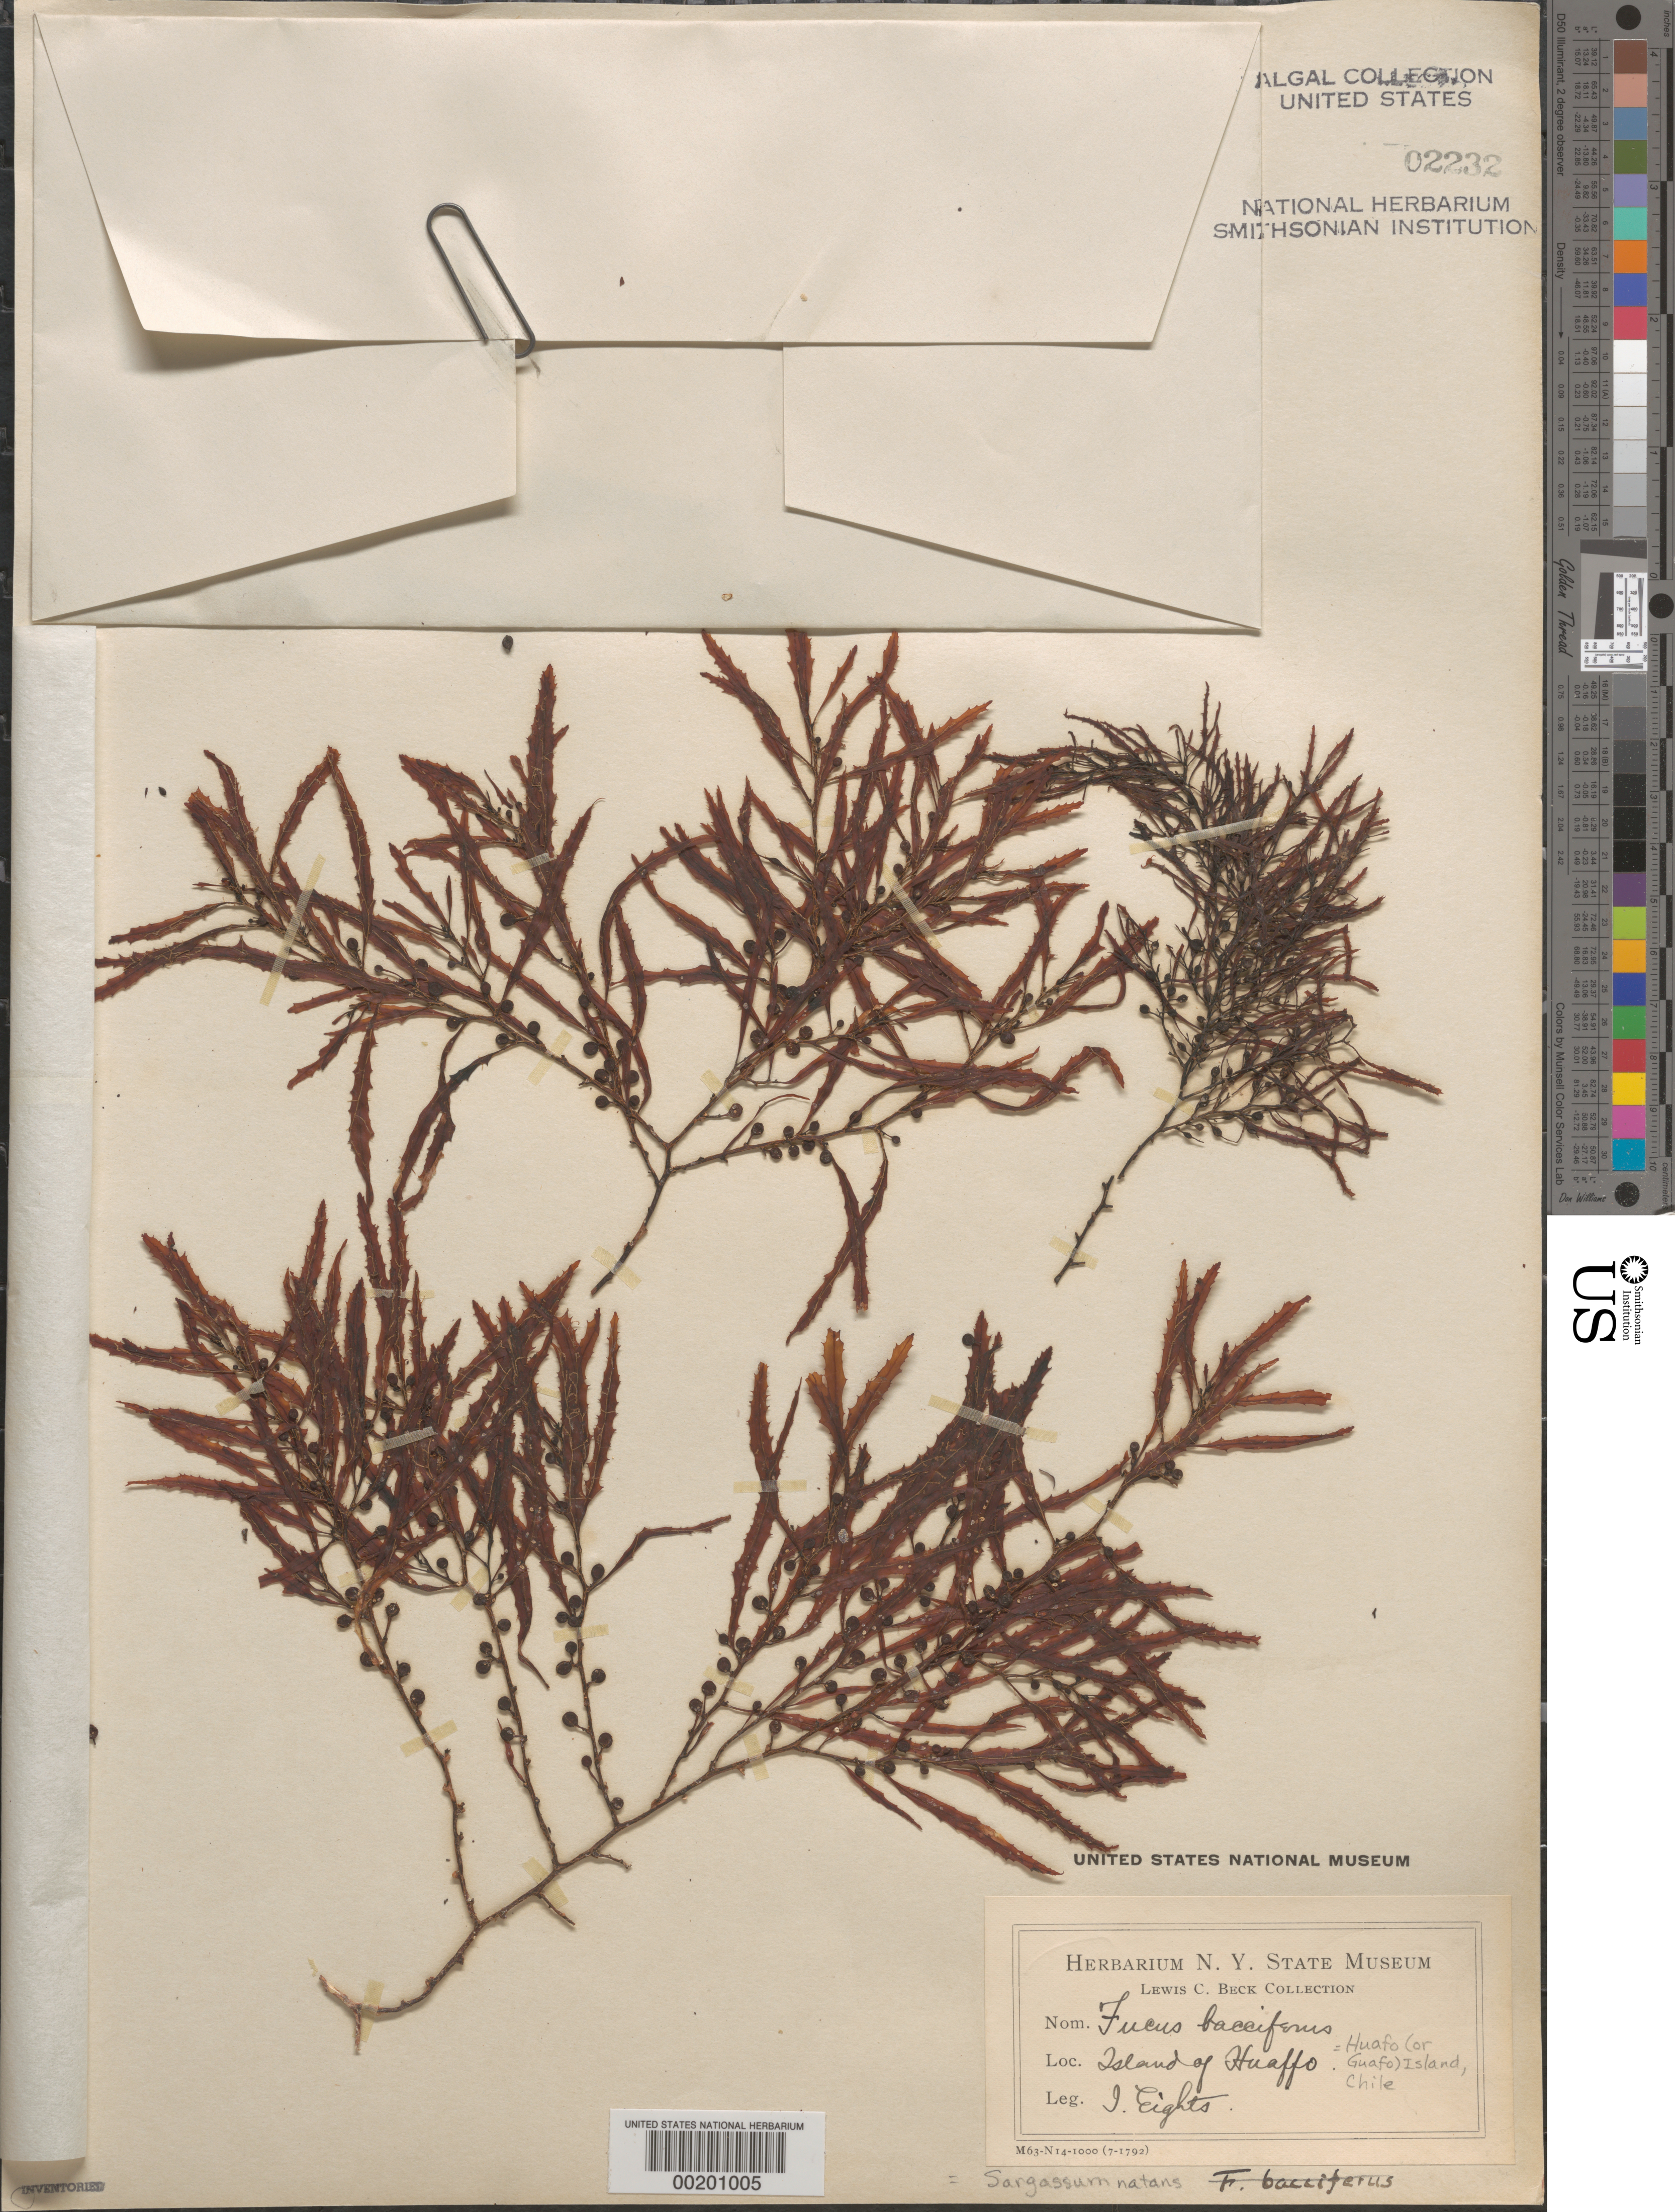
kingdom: Chromista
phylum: Ochrophyta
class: Phaeophyceae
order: Fucales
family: Sargassaceae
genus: Sargassum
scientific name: Sargassum natans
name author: (L.) Gaillon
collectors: I. Eights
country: Chile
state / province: Los Lagos (X)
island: Guafo Island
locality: Guafo gulf, island of guafo (huaffo)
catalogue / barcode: US 2232